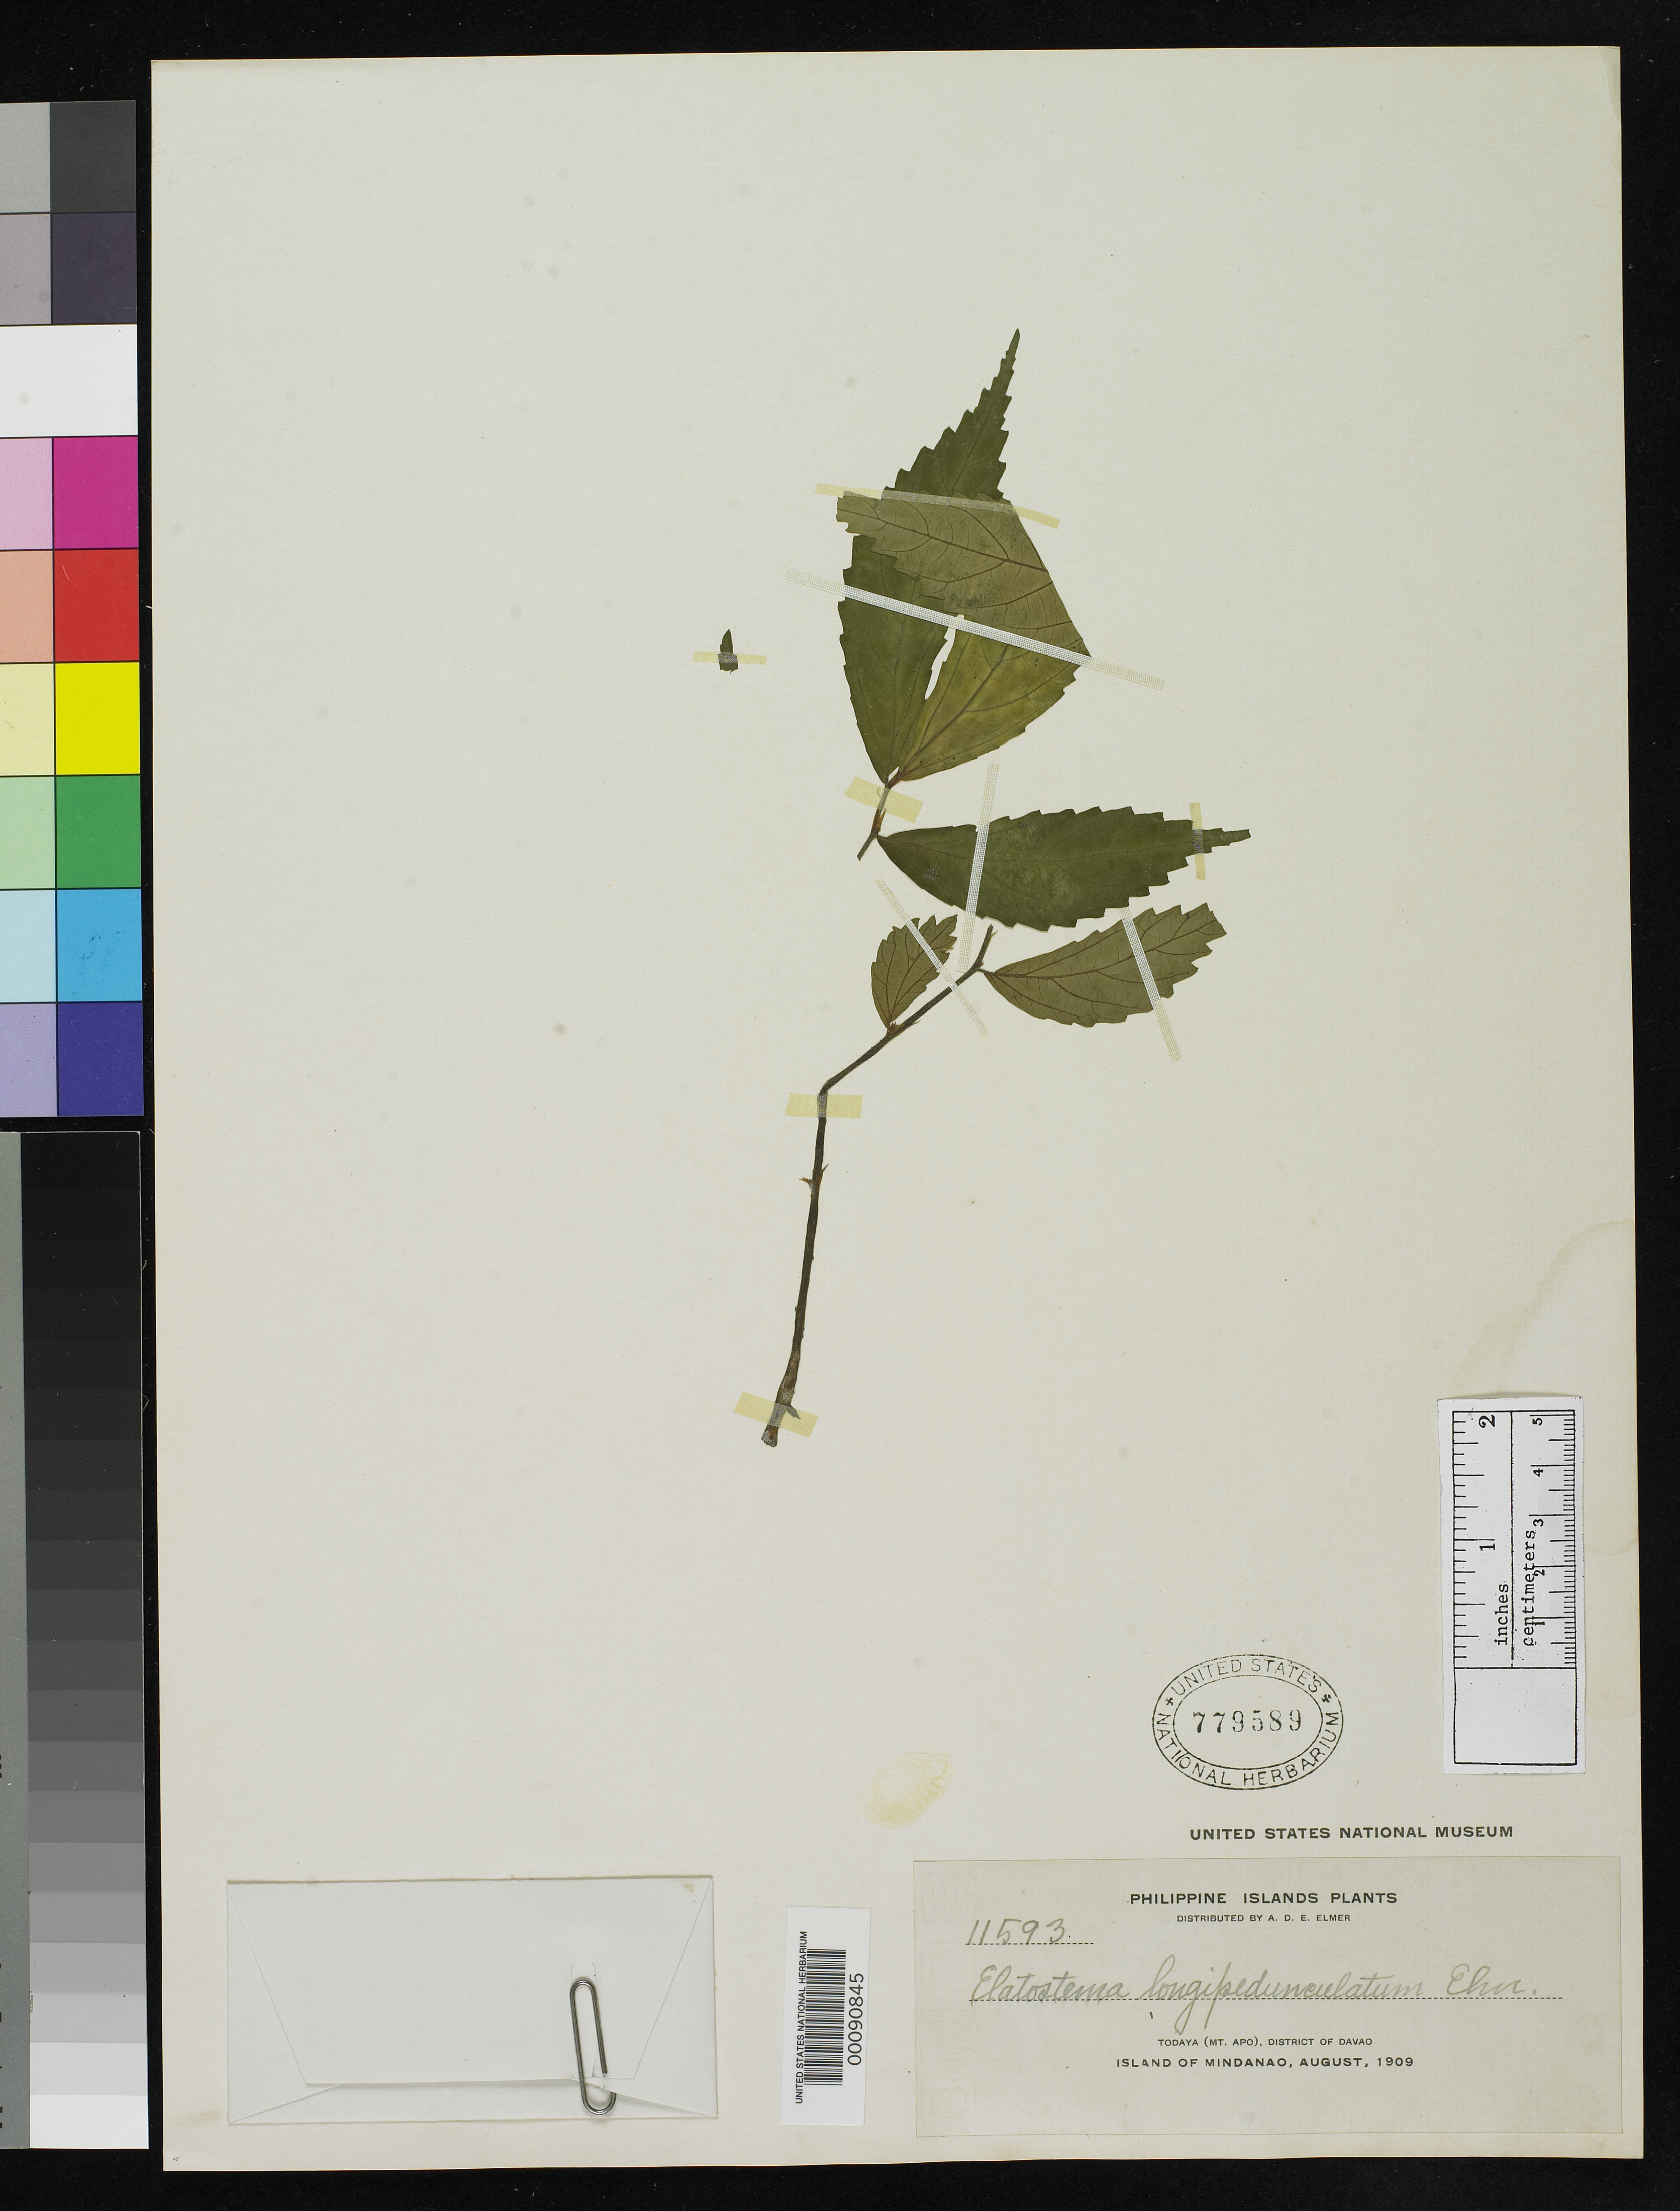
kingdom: Plantae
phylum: Tracheophyta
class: Magnoliopsida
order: Rosales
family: Urticaceae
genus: Elatostema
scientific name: Elatostema longipedunculatum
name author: Elmer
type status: Isotype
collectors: A. D. E. Elmer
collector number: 11593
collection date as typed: Aug 1909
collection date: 1909-08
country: Philippines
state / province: Davao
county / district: Davao del Sur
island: Mindanao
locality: Todaya (Mt. Apo), District of Davao, Island of Mindanao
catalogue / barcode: US 779589